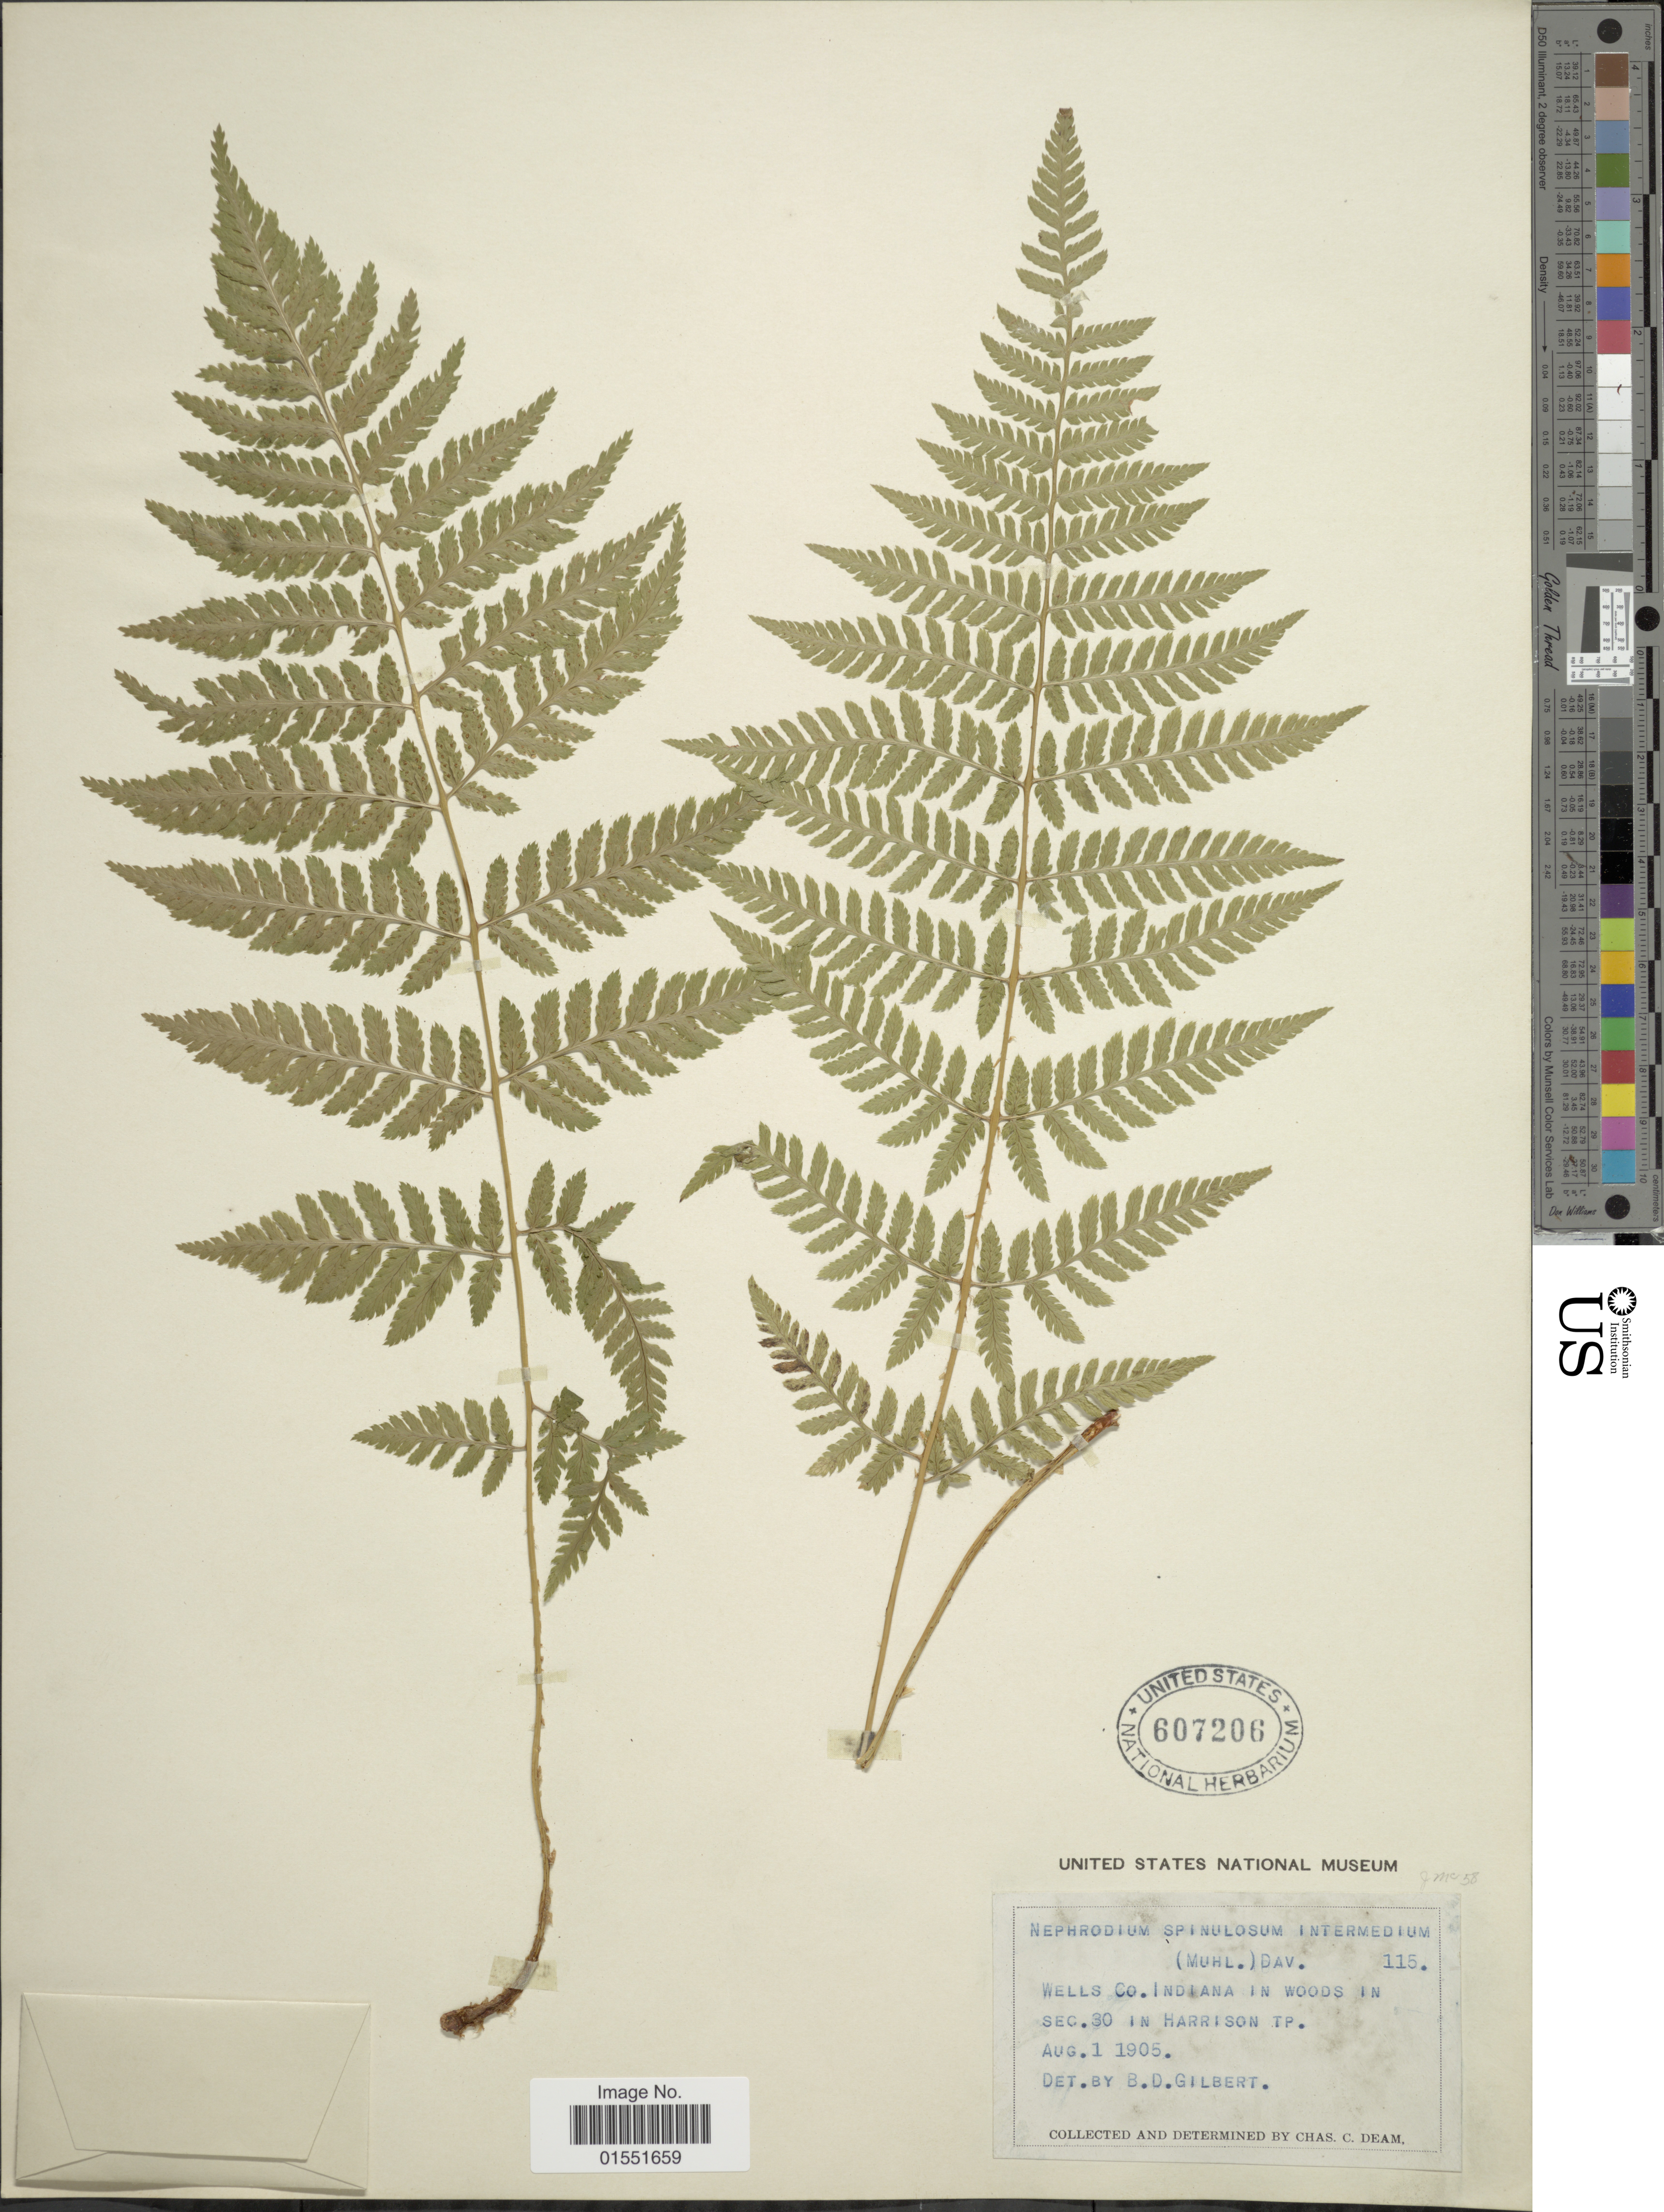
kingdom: Plantae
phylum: Tracheophyta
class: Polypodiopsida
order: Polypodiales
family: Dryopteridaceae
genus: Dryopteris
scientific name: Dryopteris intermedia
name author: (Muhl.) A. Gray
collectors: C. C. Deam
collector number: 115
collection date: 1905-08-01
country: United States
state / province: Indiana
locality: Wells Co. In woods in sec. 30 in Harrison Tp.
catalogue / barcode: US 607206